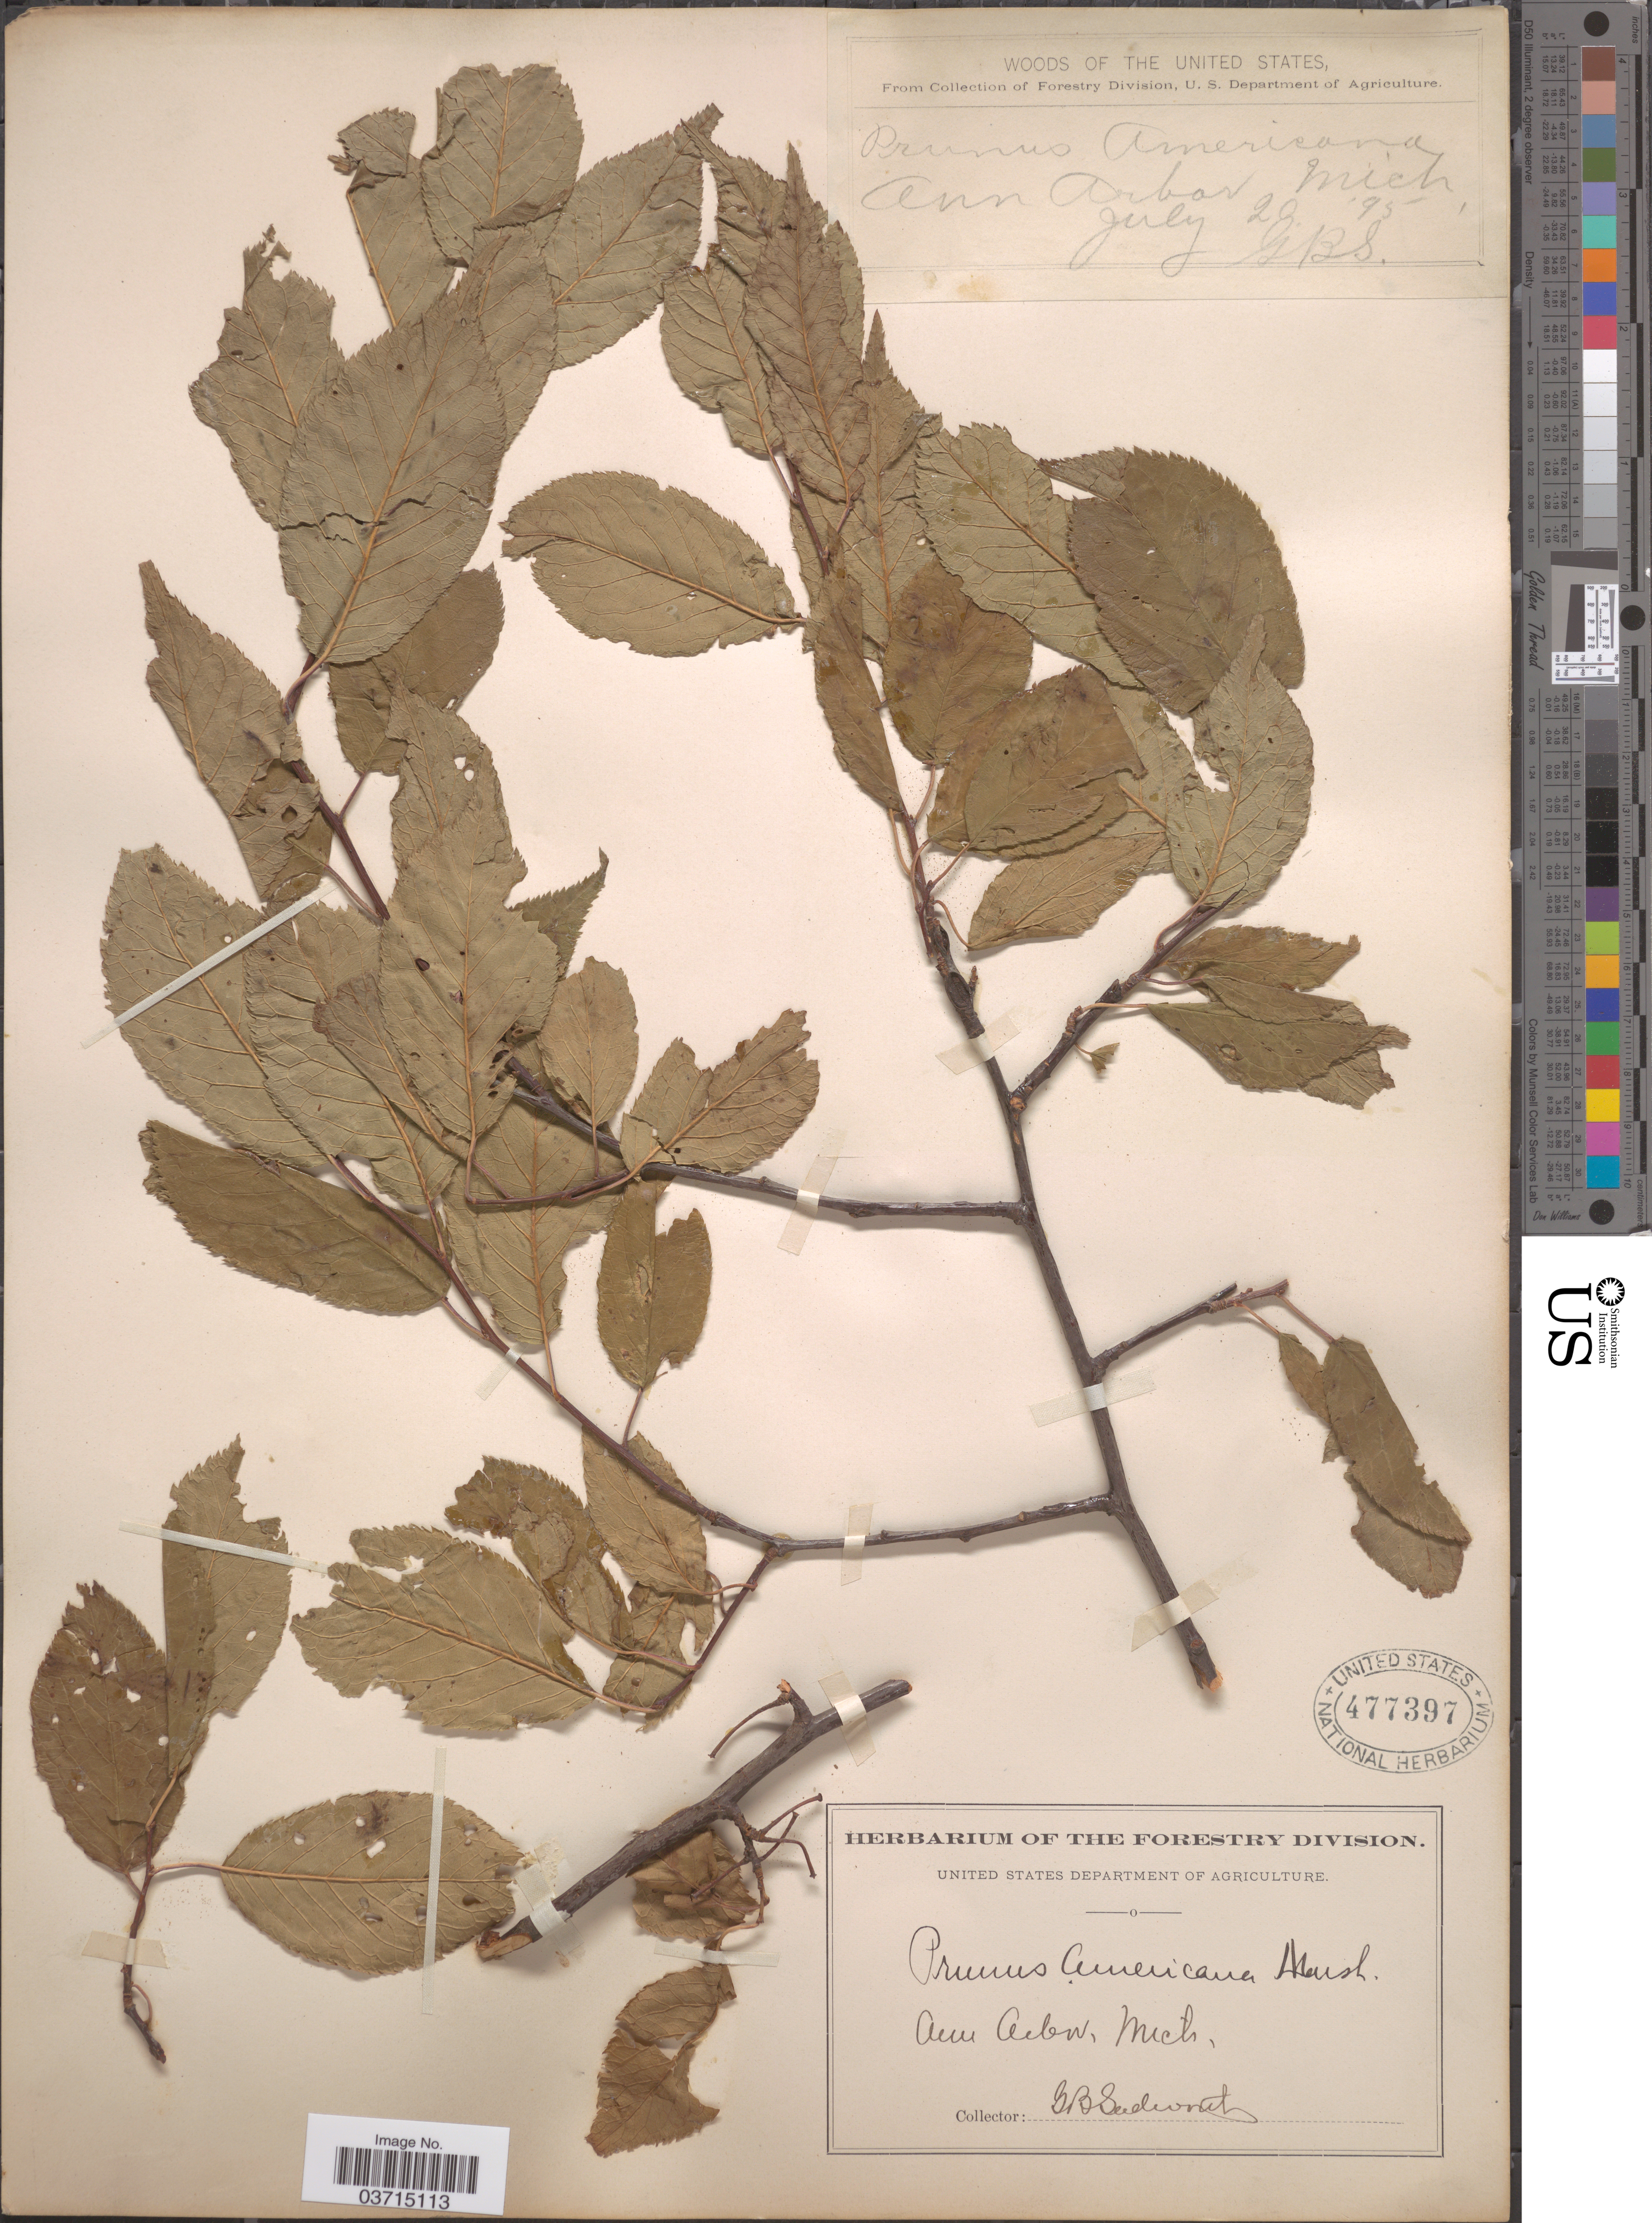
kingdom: Plantae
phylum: Tracheophyta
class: Magnoliopsida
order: Rosales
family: Rosaceae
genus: Prunus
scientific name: Prunus americana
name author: Marshall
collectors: G. B. Sudworth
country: United States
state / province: Michigan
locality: Ann Arbor.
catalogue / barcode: US 477397